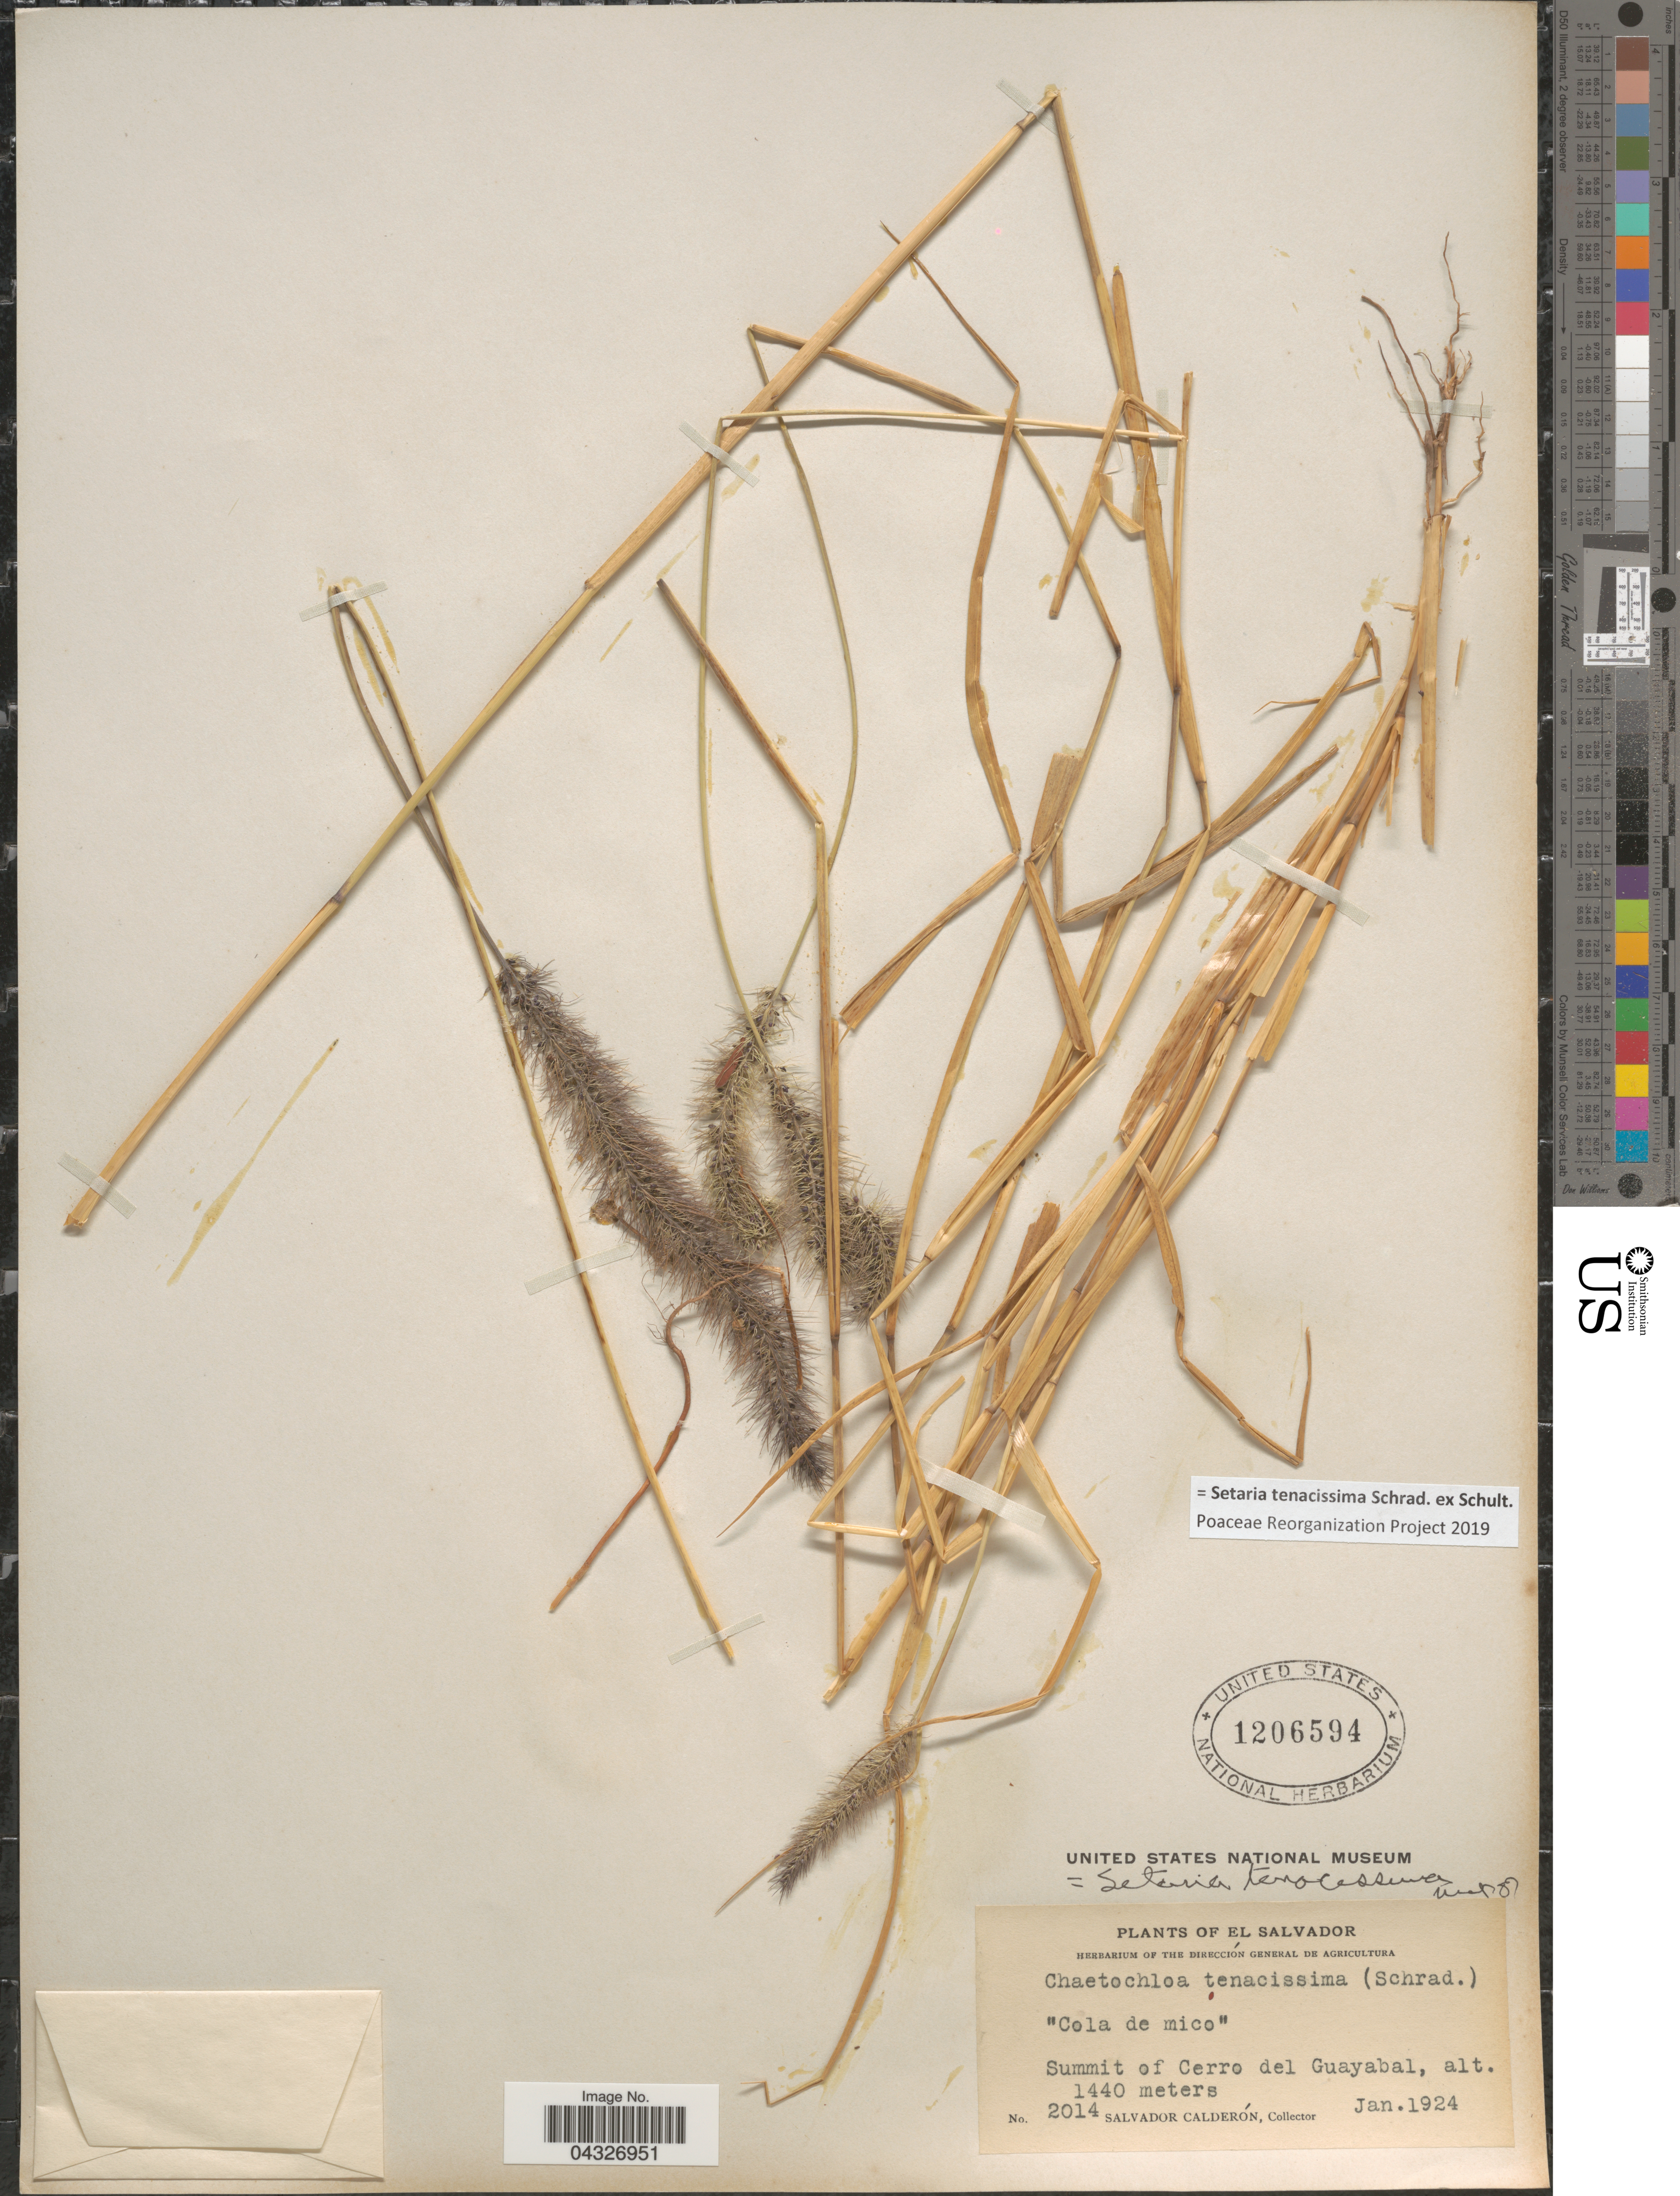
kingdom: Plantae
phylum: Tracheophyta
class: Liliopsida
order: Poales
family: Poaceae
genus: Setaria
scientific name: Setaria tenacissima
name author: Schrad. ex Schult.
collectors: S. Calderón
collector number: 2014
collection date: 1924-01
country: El Salvador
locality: Summit of Cerro del Guayabal.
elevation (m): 1440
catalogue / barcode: US 1206594